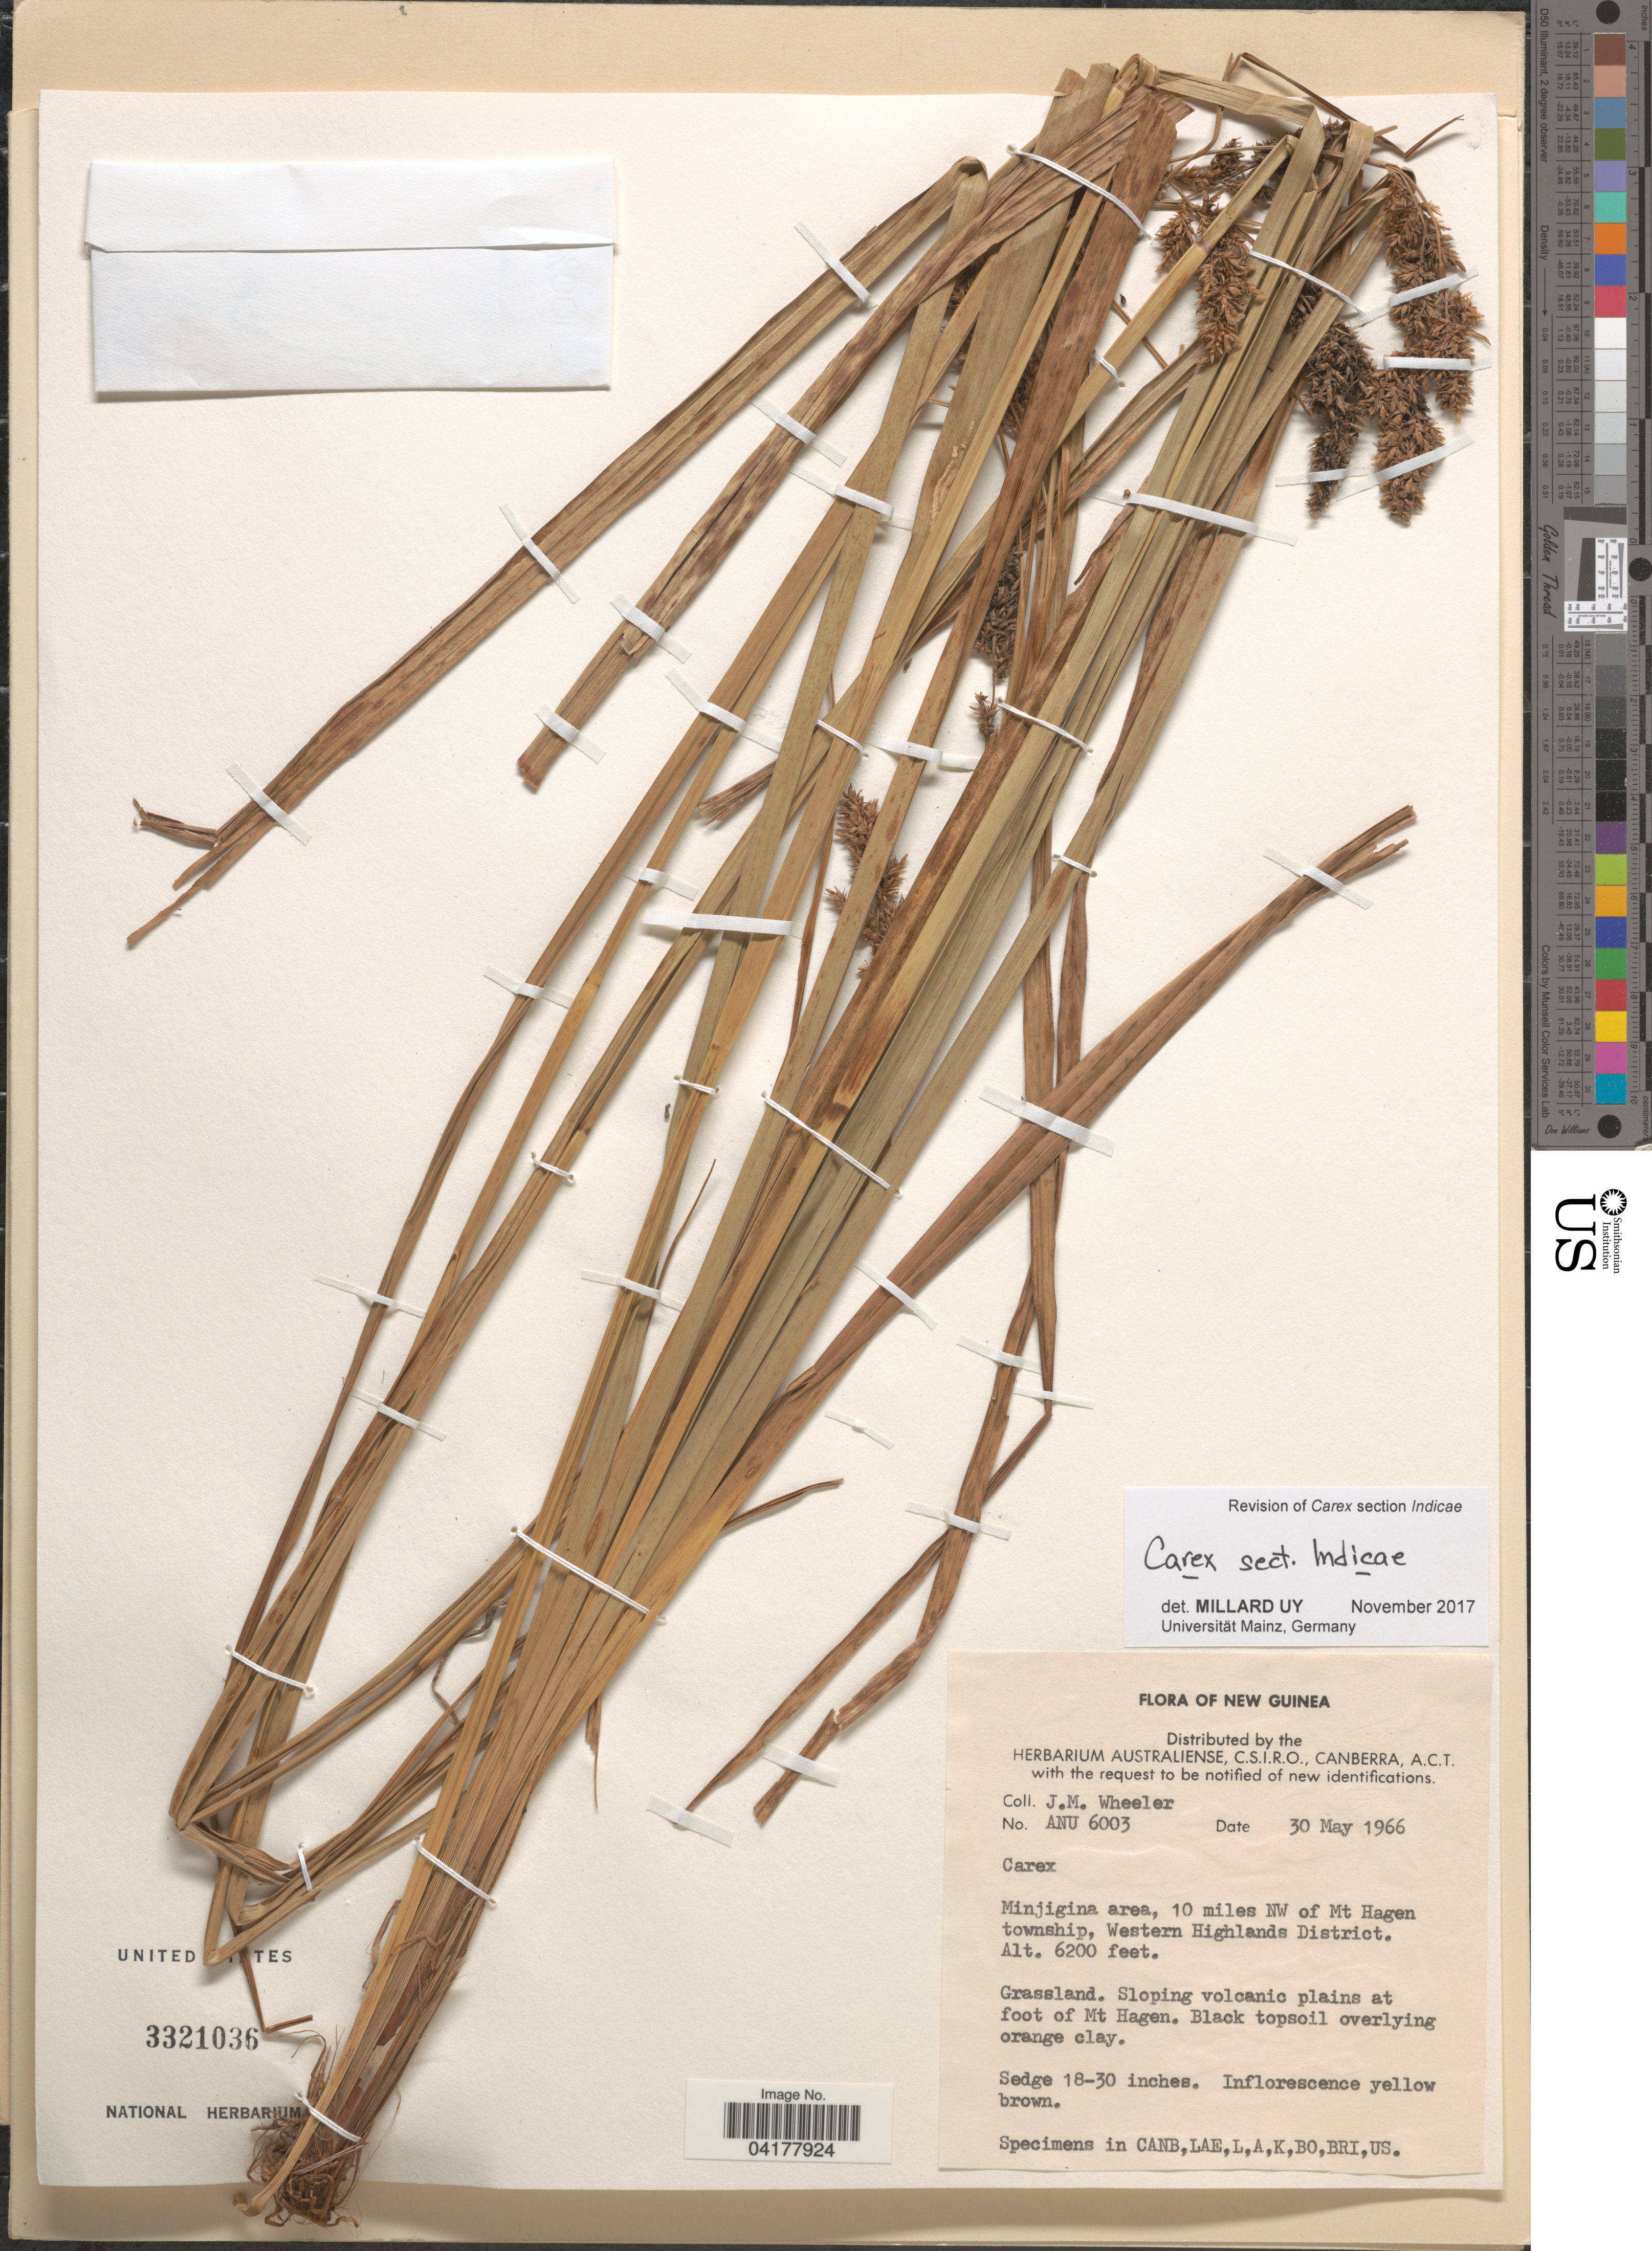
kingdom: Plantae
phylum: Tracheophyta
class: Liliopsida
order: Poales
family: Cyperaceae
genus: Carex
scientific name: Carex sp.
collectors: J. Wheeler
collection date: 1966-05-30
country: Papua New Guinea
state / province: Western Highlands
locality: New Guinea. Minjigina area, 10 miles NW of Mt Hagen township, Western Highlands District.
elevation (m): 1890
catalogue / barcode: US 3321036